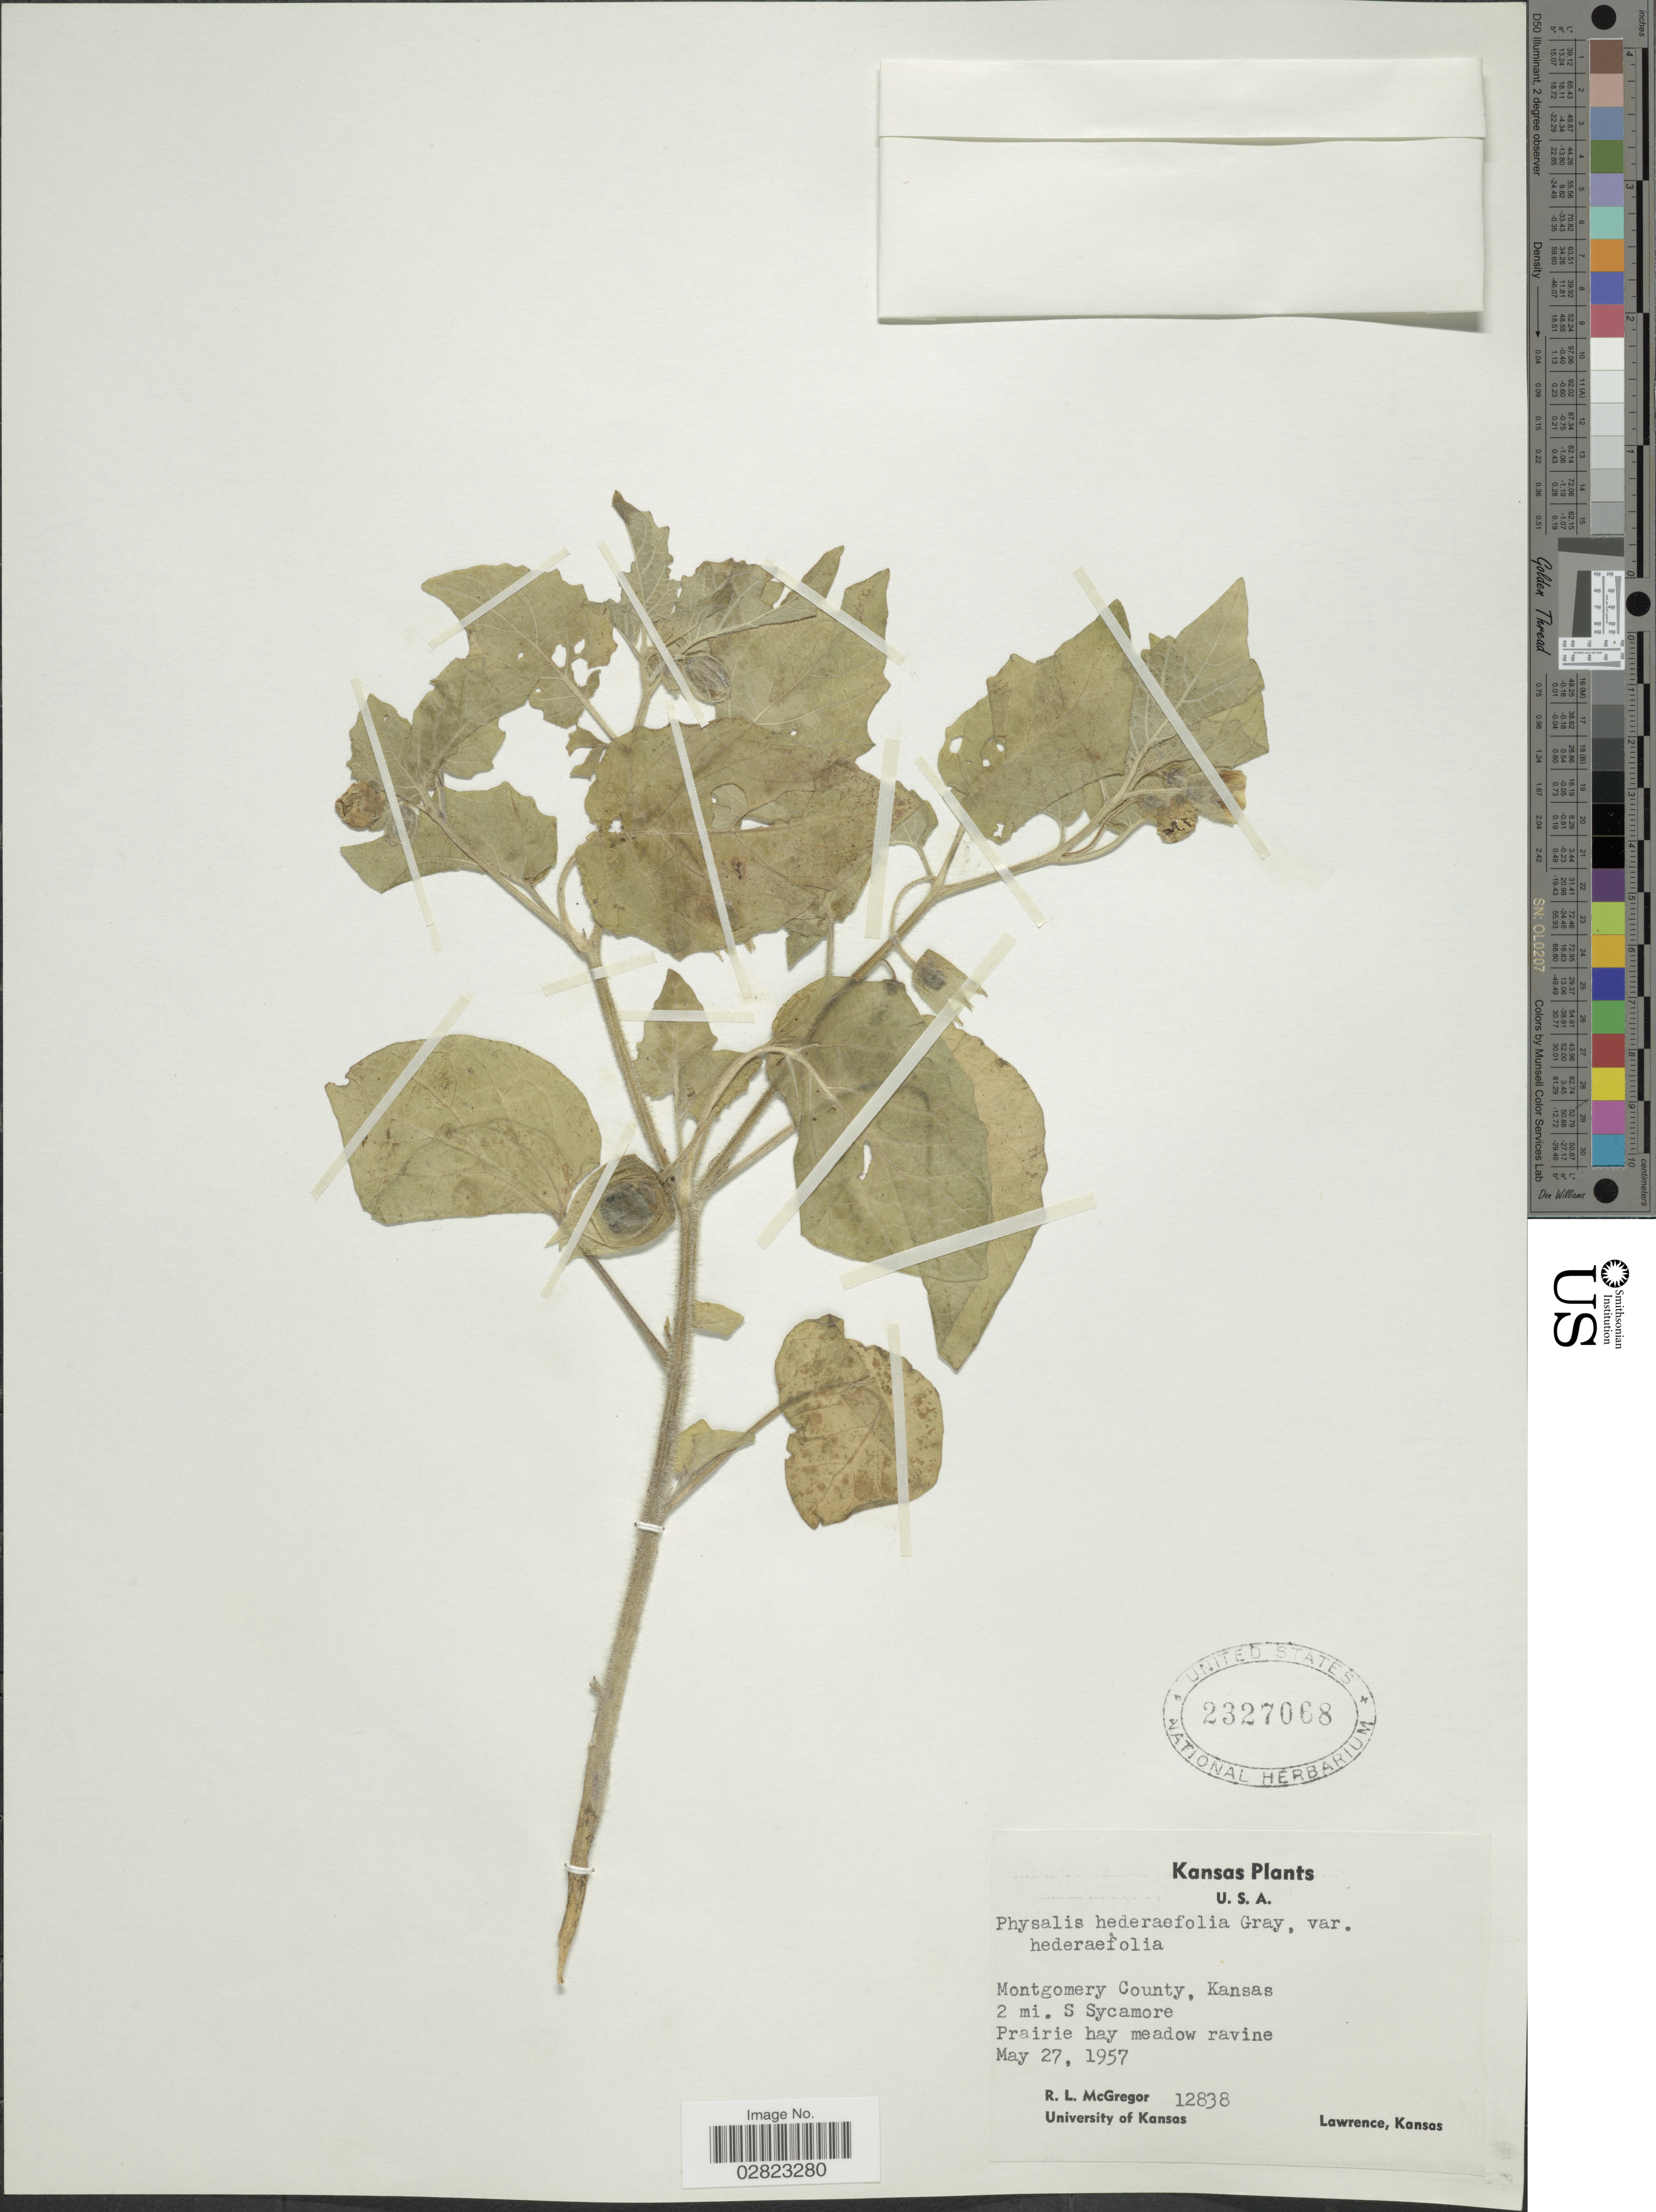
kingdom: Plantae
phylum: Tracheophyta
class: Magnoliopsida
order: Solanales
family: Solanaceae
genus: Physalis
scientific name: Physalis hederifolia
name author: A. Gray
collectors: R. McGregor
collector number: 12838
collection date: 1957-05-27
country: United States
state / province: Kansas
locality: Montgomery County, 2 mi. S Sycamore.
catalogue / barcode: US 2327068